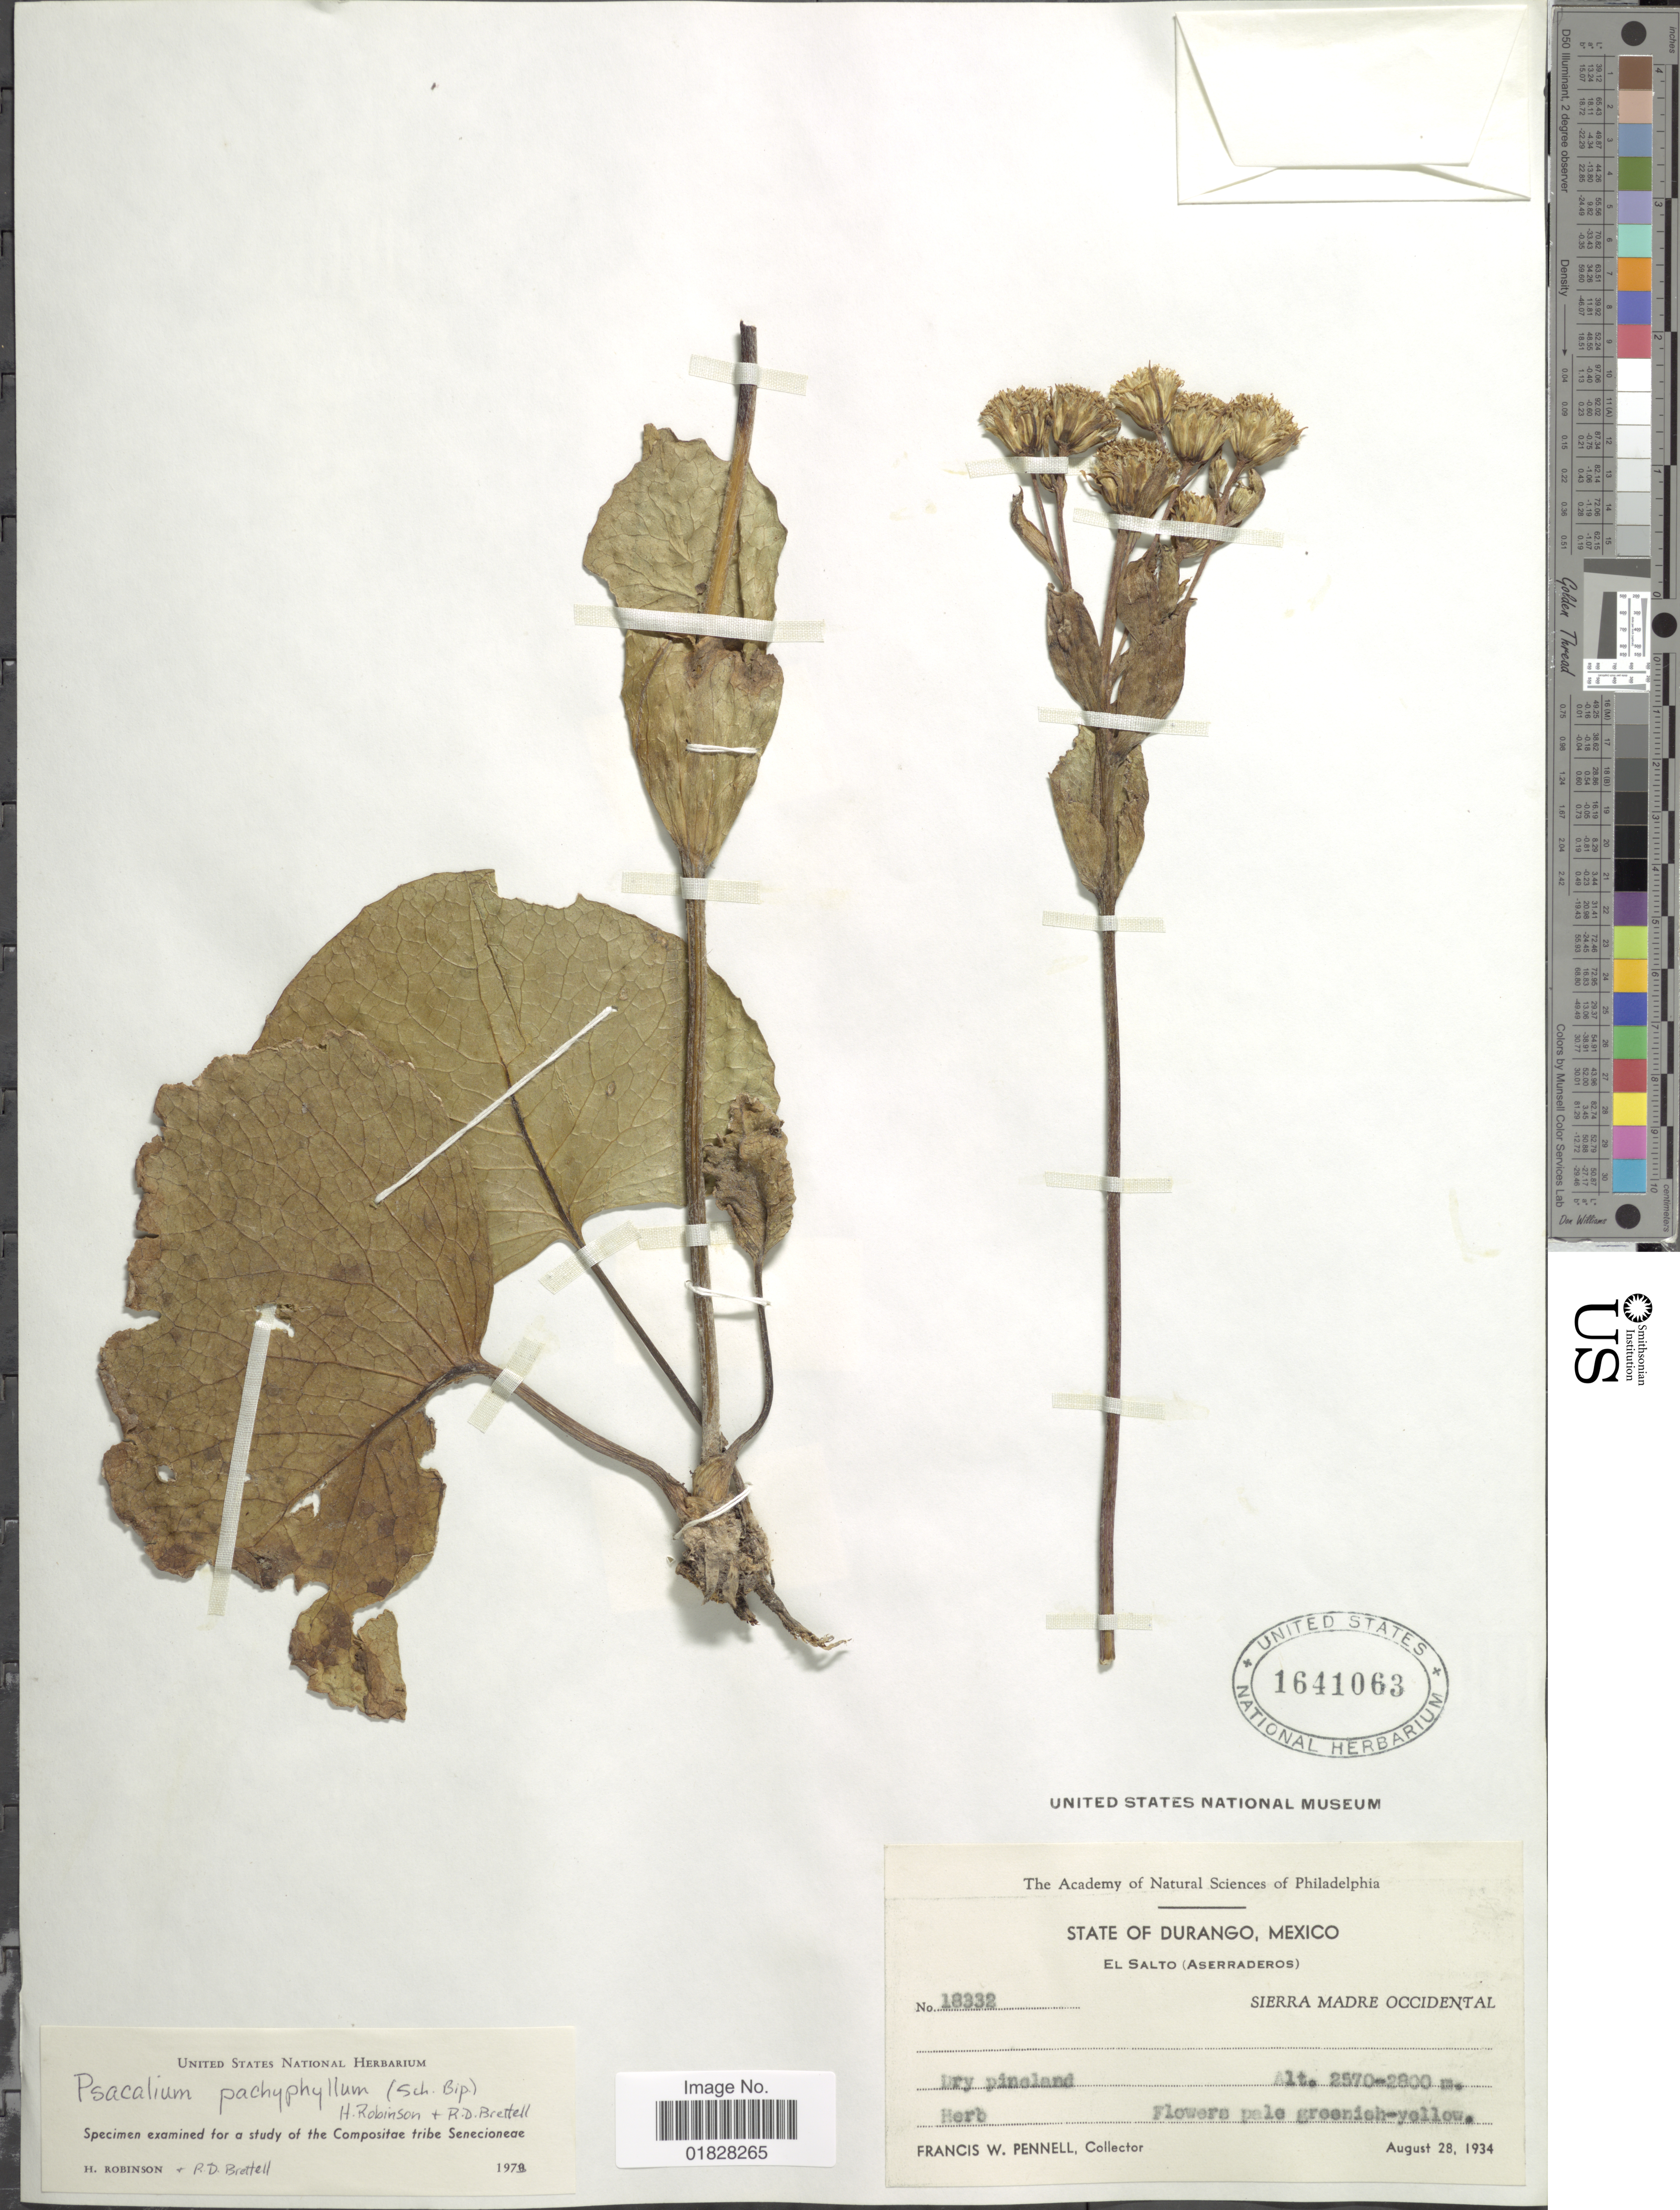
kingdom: Plantae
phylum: Tracheophyta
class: Magnoliopsida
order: Asterales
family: Asteraceae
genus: Psacalium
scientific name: Psacalium pachyphyllum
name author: (Sch. Bip.) H. Rob. & Brettell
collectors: F. W. Pennell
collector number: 18332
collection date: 1934-08-28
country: Mexico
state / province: Durango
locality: State of Durango, Mexico. El Salto (Aserraderos). Sierra Madre Occidental. Dry pineland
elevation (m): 2570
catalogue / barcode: US 1641063